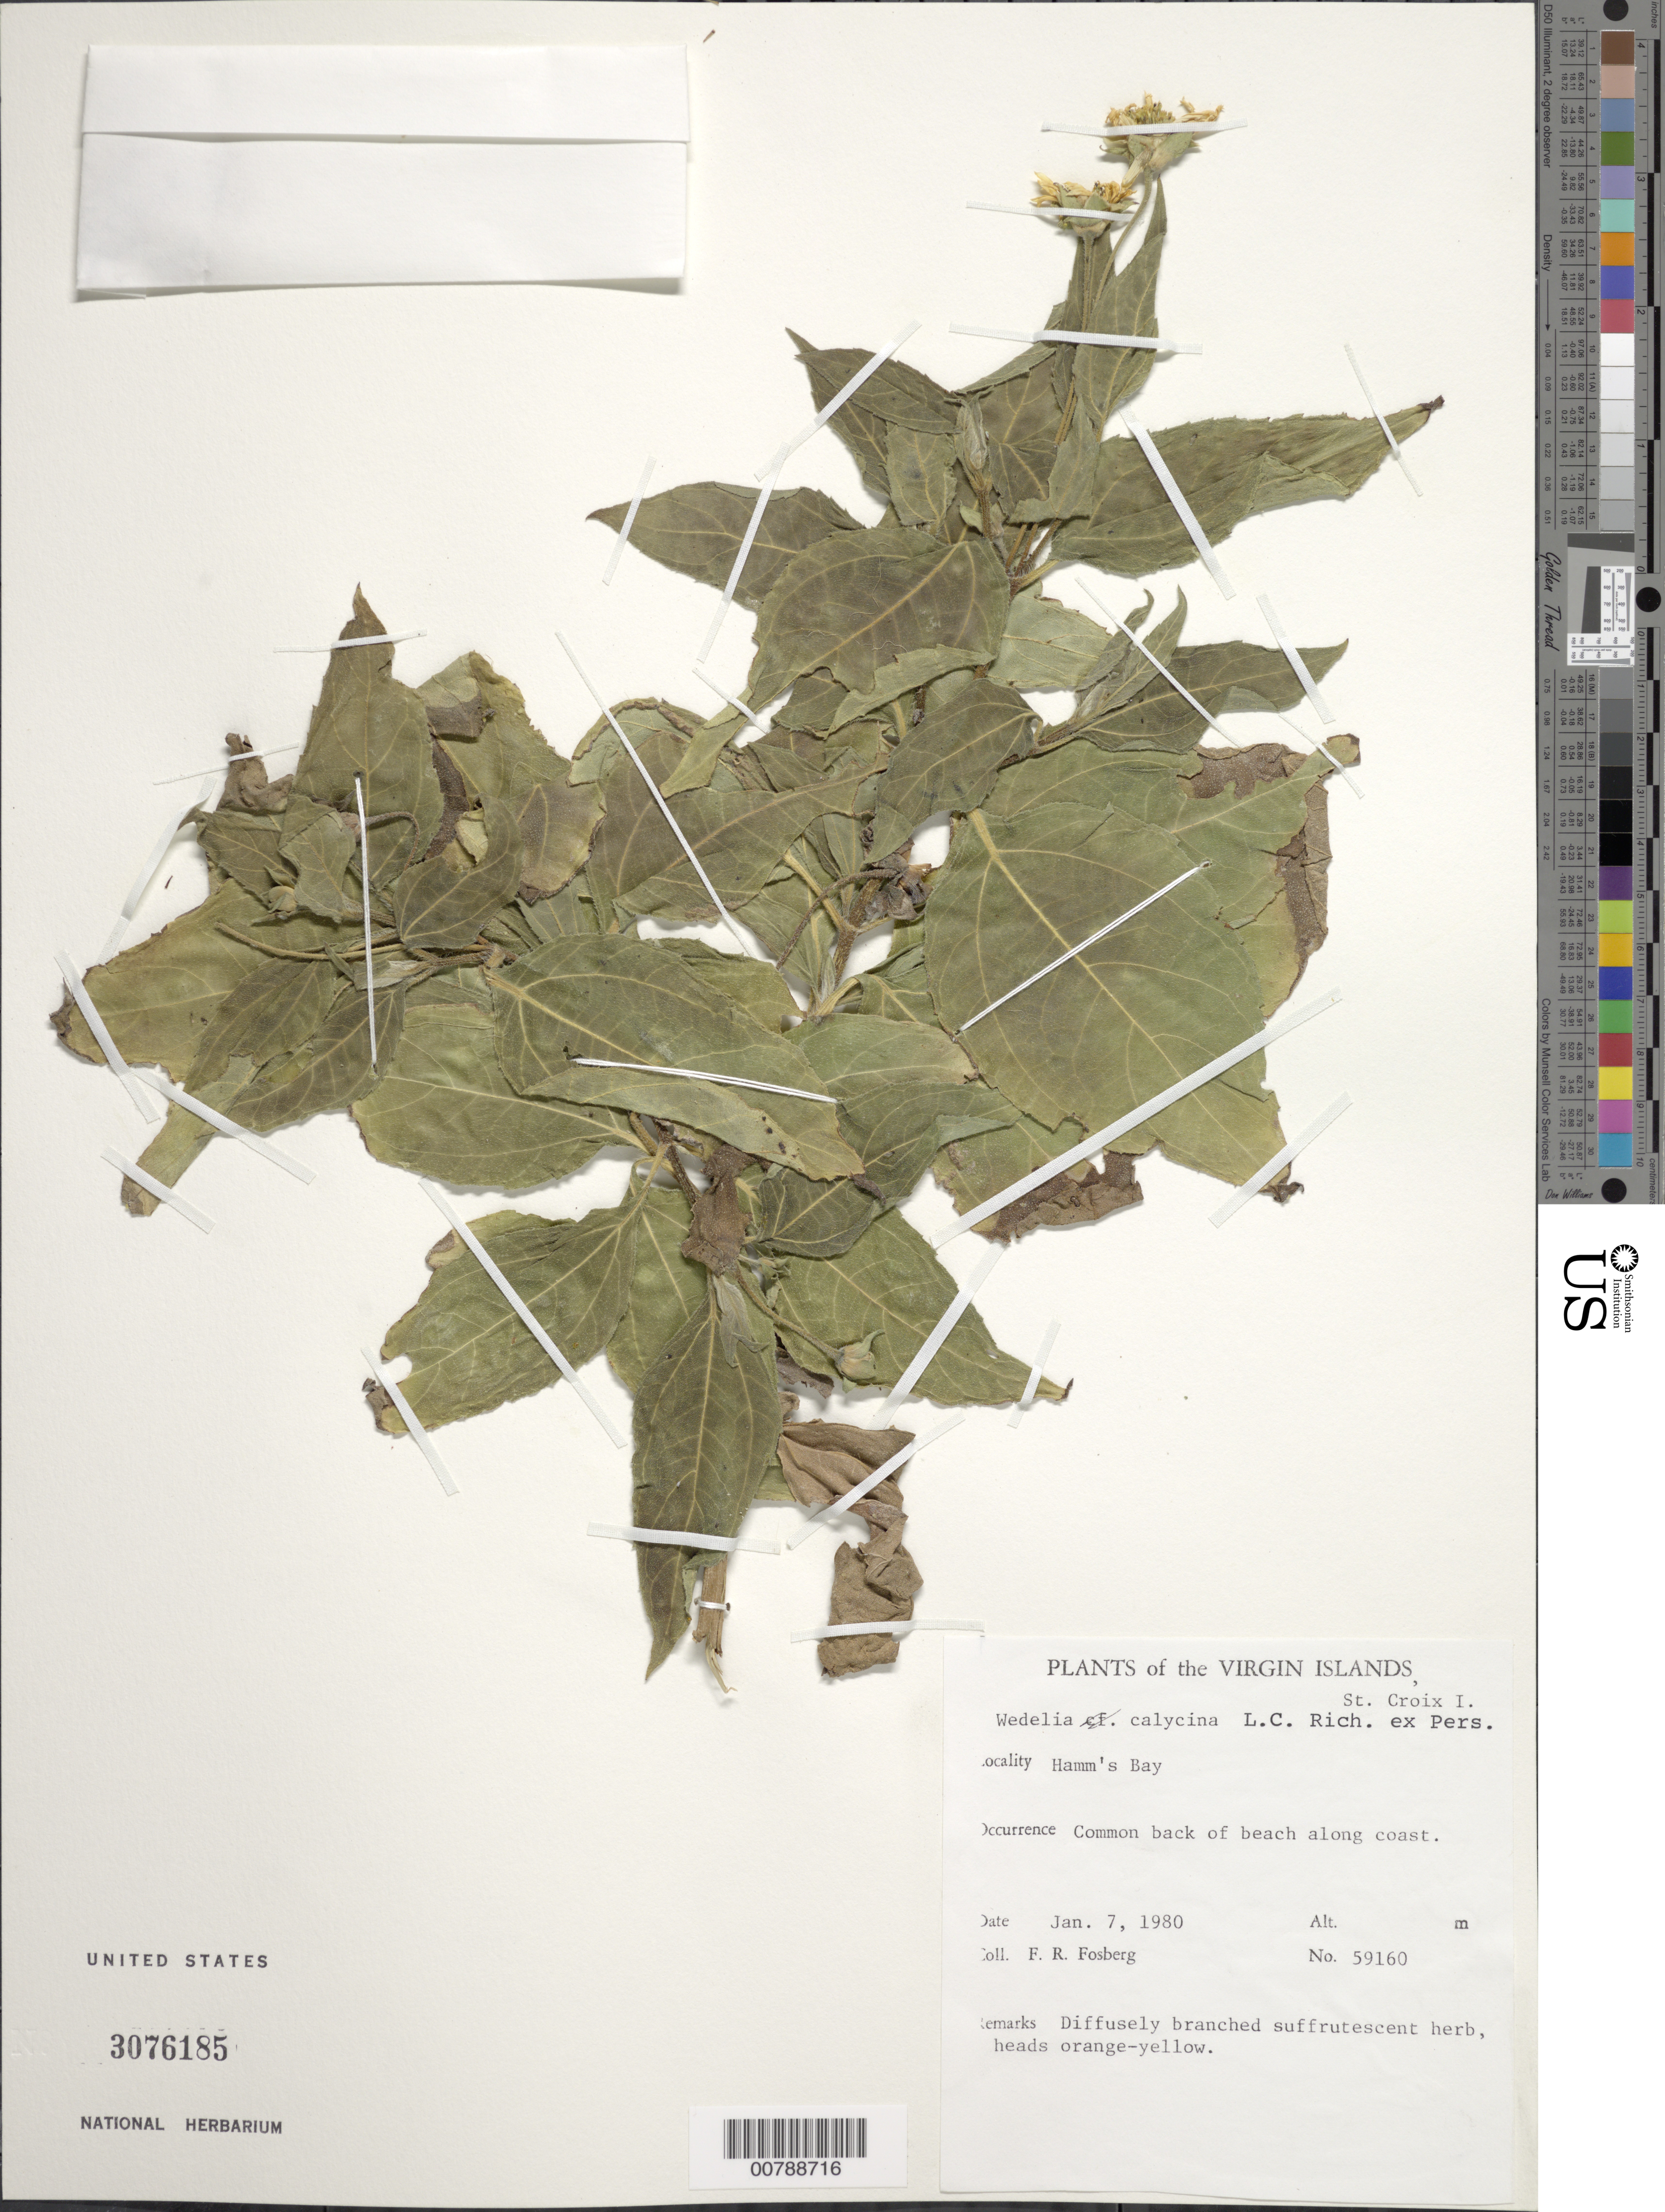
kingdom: Plantae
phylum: Tracheophyta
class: Magnoliopsida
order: Asterales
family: Asteraceae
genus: Wedelia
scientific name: Wedelia calycina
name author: Rich.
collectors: F. R. Fosberg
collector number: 59160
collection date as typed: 07 Jan 1980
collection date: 1980-01-07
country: U.S. Virgin Islands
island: St. Croix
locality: Hamm's Bay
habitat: Common back of beach along coast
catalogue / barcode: US 3076185